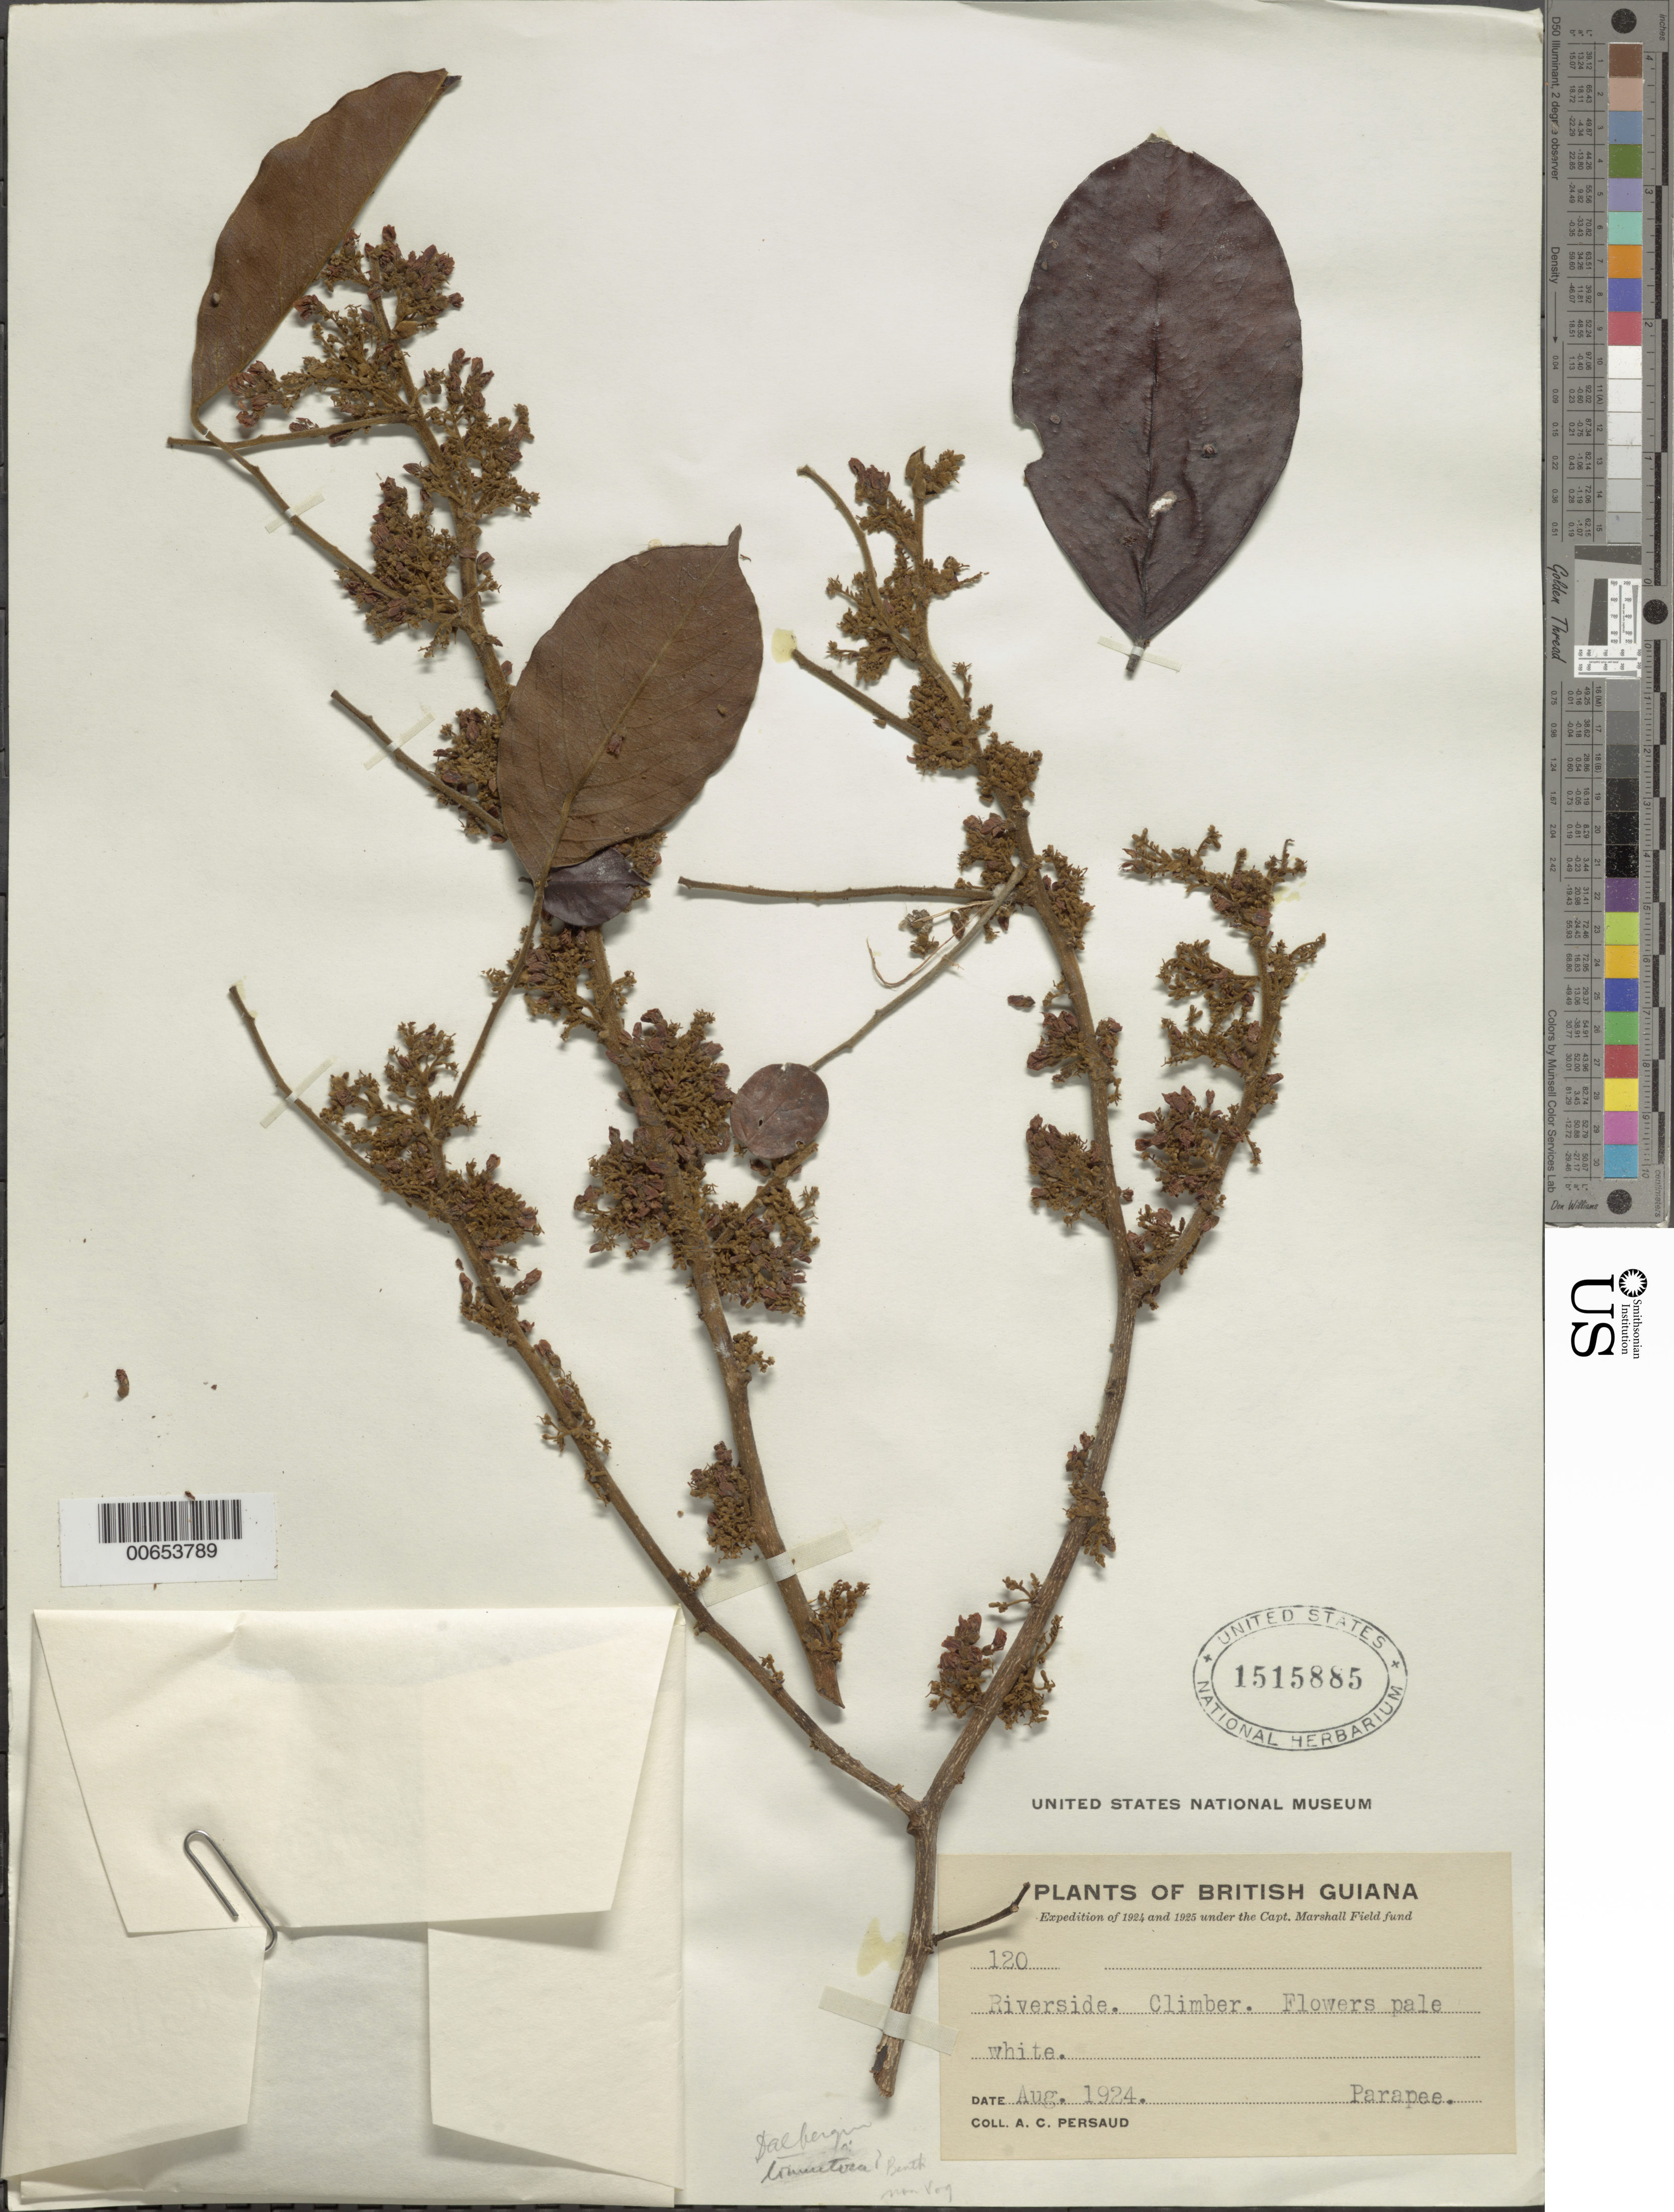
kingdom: Plantae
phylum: Tracheophyta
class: Magnoliopsida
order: Fabales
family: Fabaceae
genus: Dalbergia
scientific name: Dalbergia tomentosa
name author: (Spruce ex Benth.) Ducke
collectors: A. Persaud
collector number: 120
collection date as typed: Aug-24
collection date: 1924-08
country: Guyana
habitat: Riverside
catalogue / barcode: US 1515885